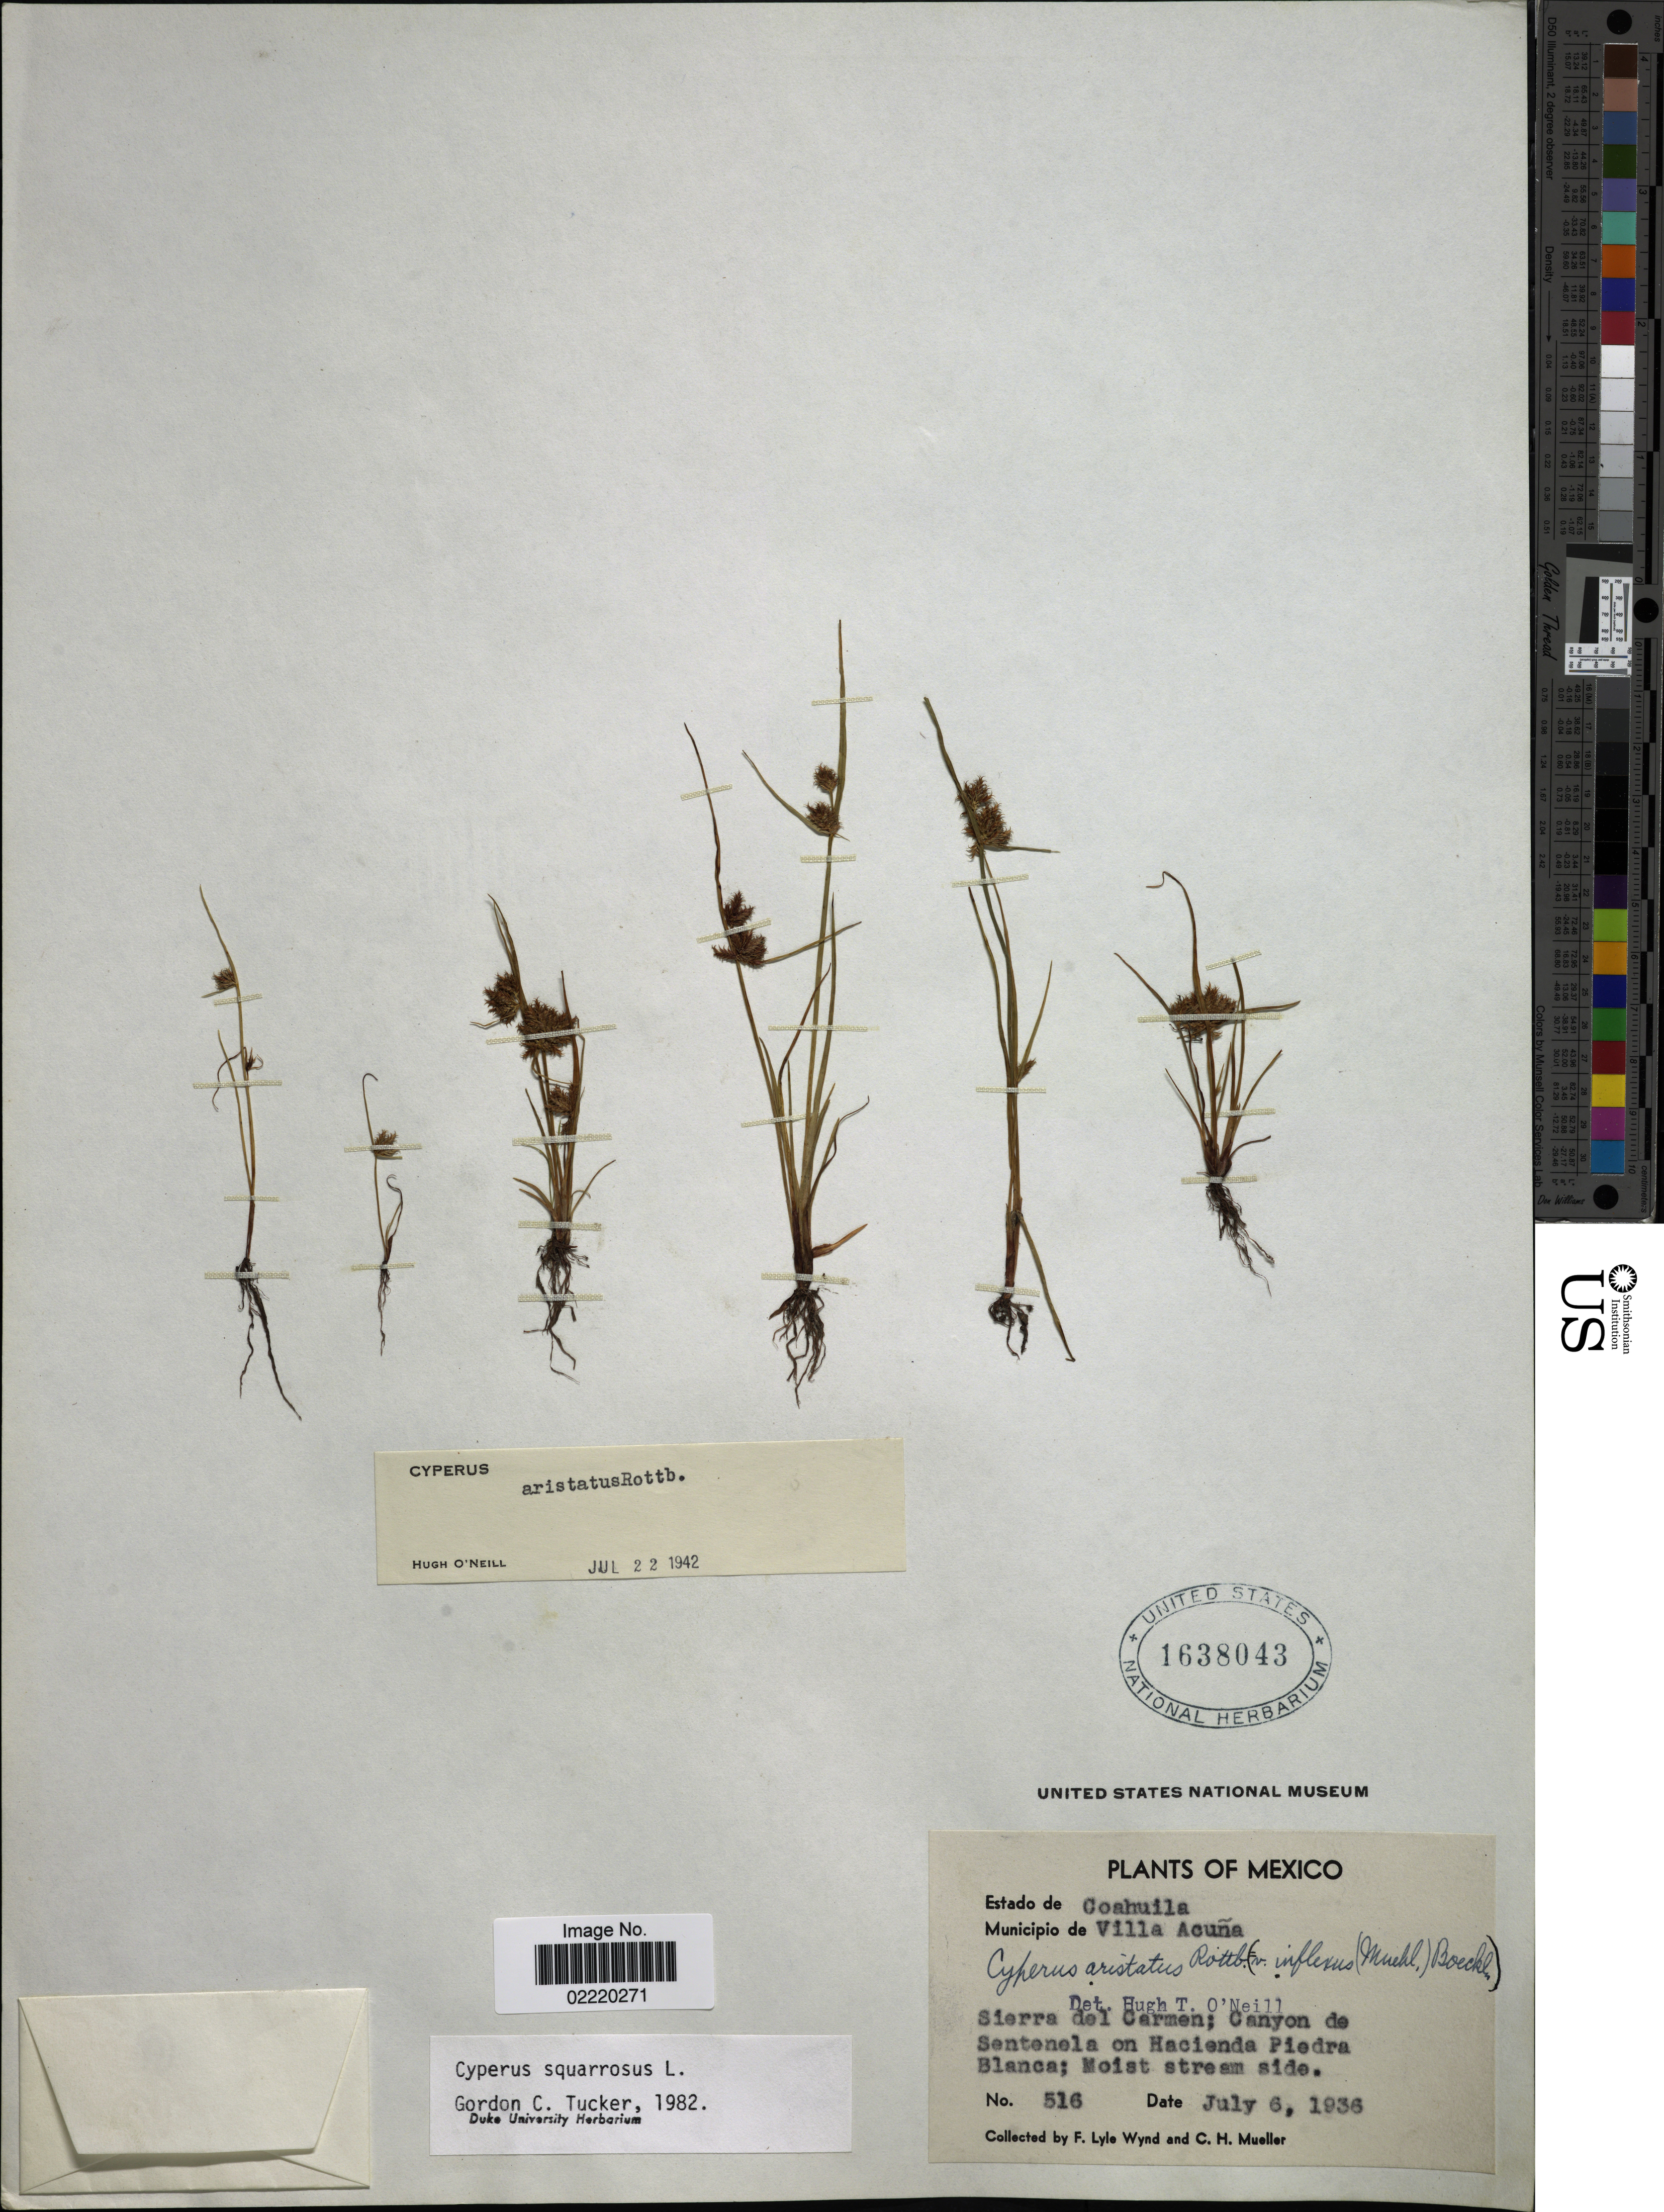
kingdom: Plantae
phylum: Tracheophyta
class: Liliopsida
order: Poales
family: Cyperaceae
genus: Cyperus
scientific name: Cyperus squarrosus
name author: L.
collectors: F. L. Wynd & C. H. Mueller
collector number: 516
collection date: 1936-07-06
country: Mexico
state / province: Coahuila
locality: Municipio de Villa Acuna, Sierra del Carmen; Canyon de Sentenela on Hacienda Piedra Blanca; moist stream side.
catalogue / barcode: US 1638043